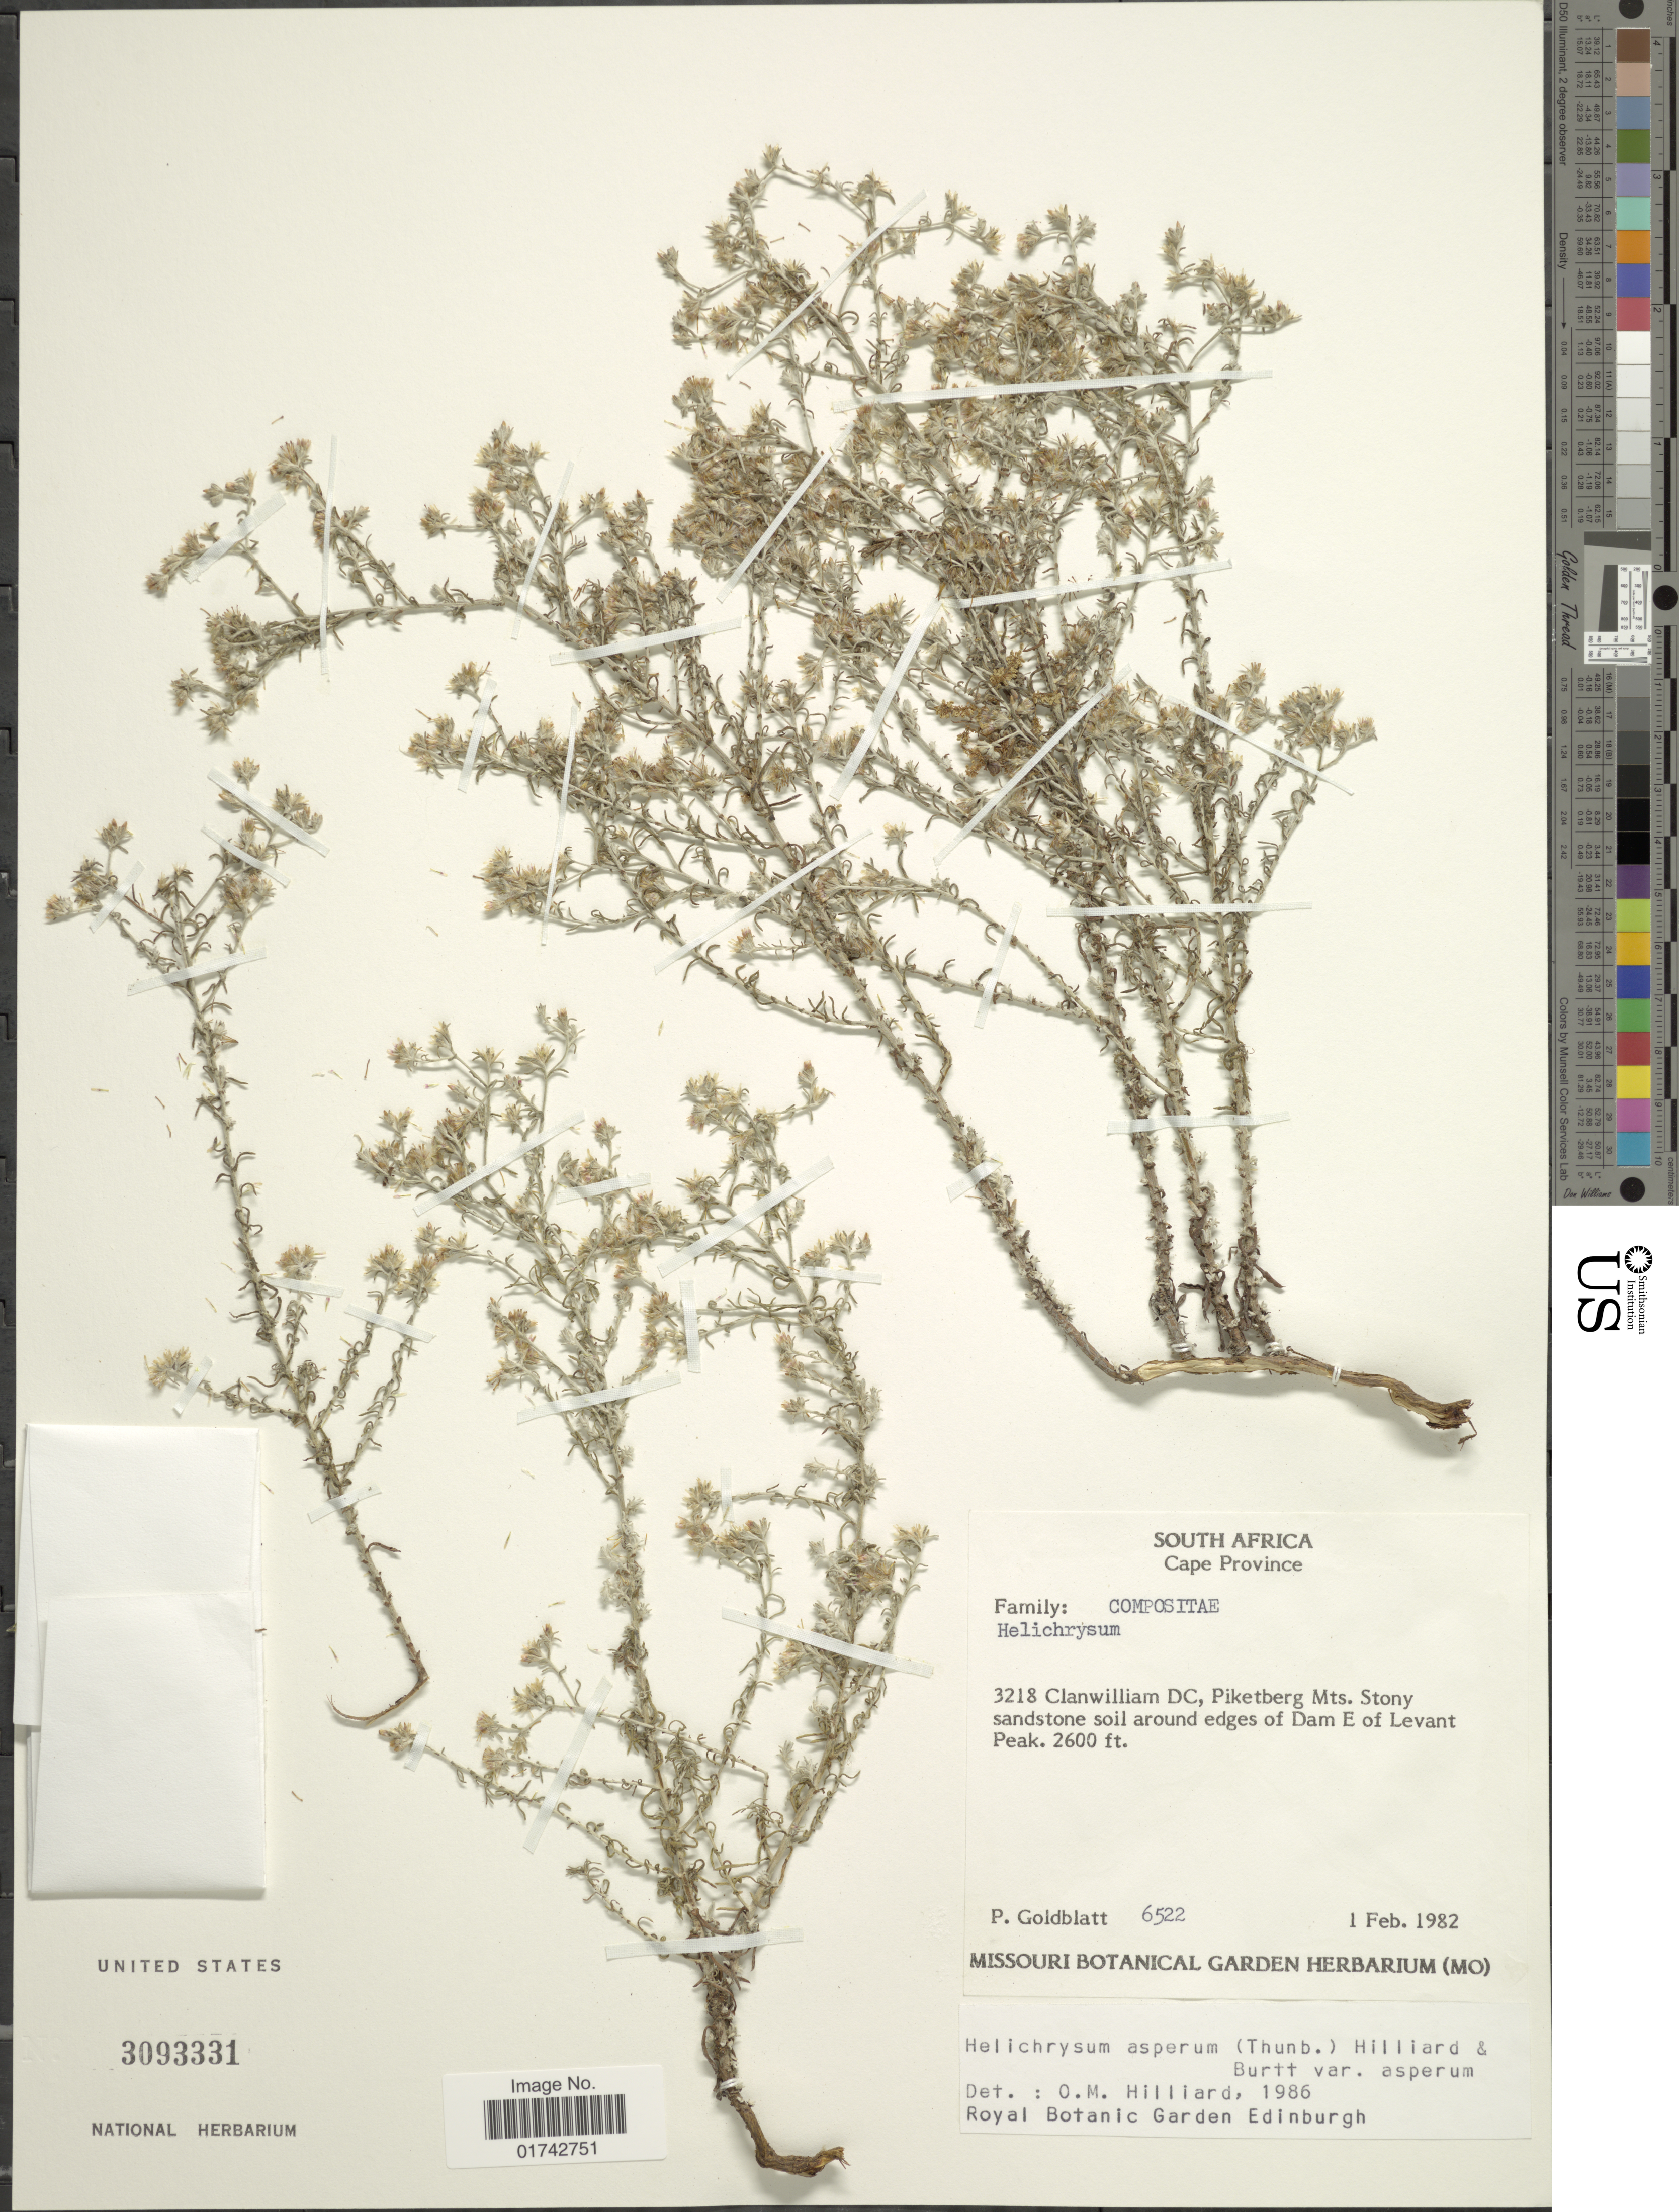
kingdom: Plantae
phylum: Tracheophyta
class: Magnoliopsida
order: Asterales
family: Asteraceae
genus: Helichrysum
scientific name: Helichrysum asperum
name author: (Thunb.) Hilliard & B.L. Burtt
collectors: P. Goldblatt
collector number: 6522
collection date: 1982-02-01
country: South Africa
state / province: Western Cape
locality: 3218 Clanwilliam DC, Picketberg Mts. around edges of Dam E of Levant Peak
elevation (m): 792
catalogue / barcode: US 3093331